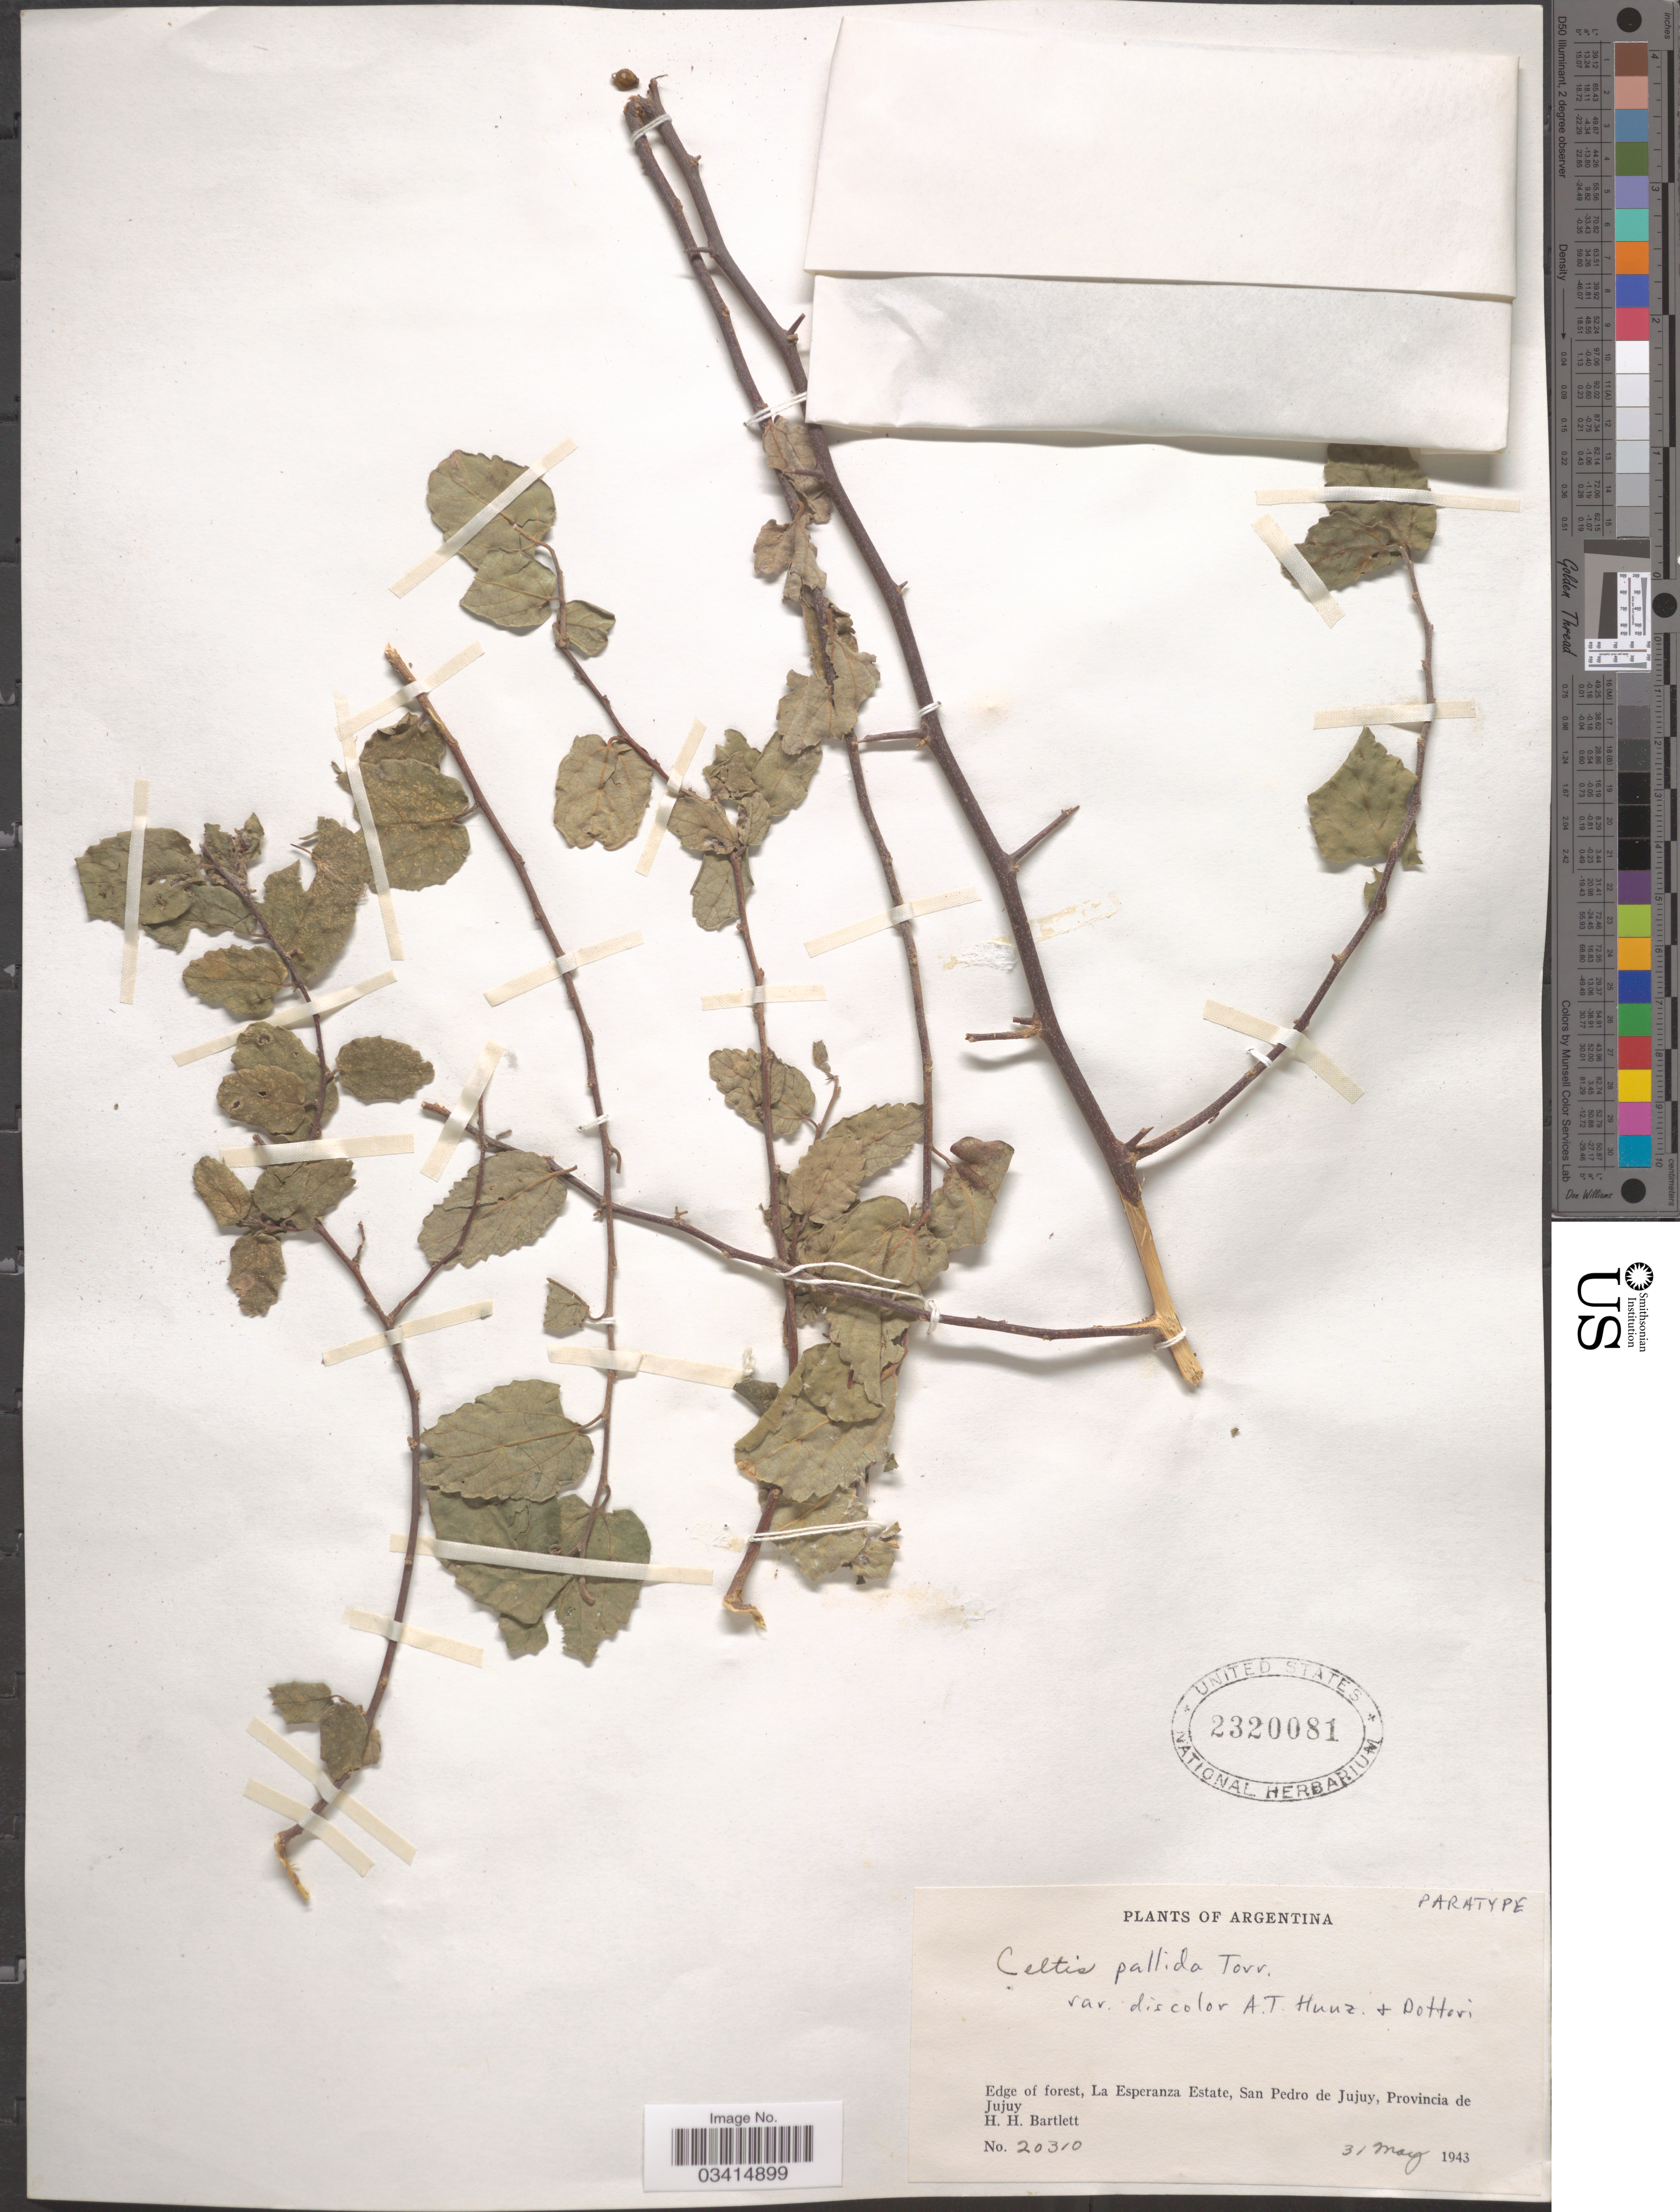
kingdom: Plantae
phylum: Tracheophyta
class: Magnoliopsida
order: Rosales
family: Cannabaceae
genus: Celtis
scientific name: Celtis pallida var. discolor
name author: Hunz. & Dottori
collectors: H. H. Bartlett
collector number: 20310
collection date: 1943-05-31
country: Argentina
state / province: Jujuy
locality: Edge of forest, La Esperanza Estate, San Pedro de Jujuy.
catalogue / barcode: US 2320081